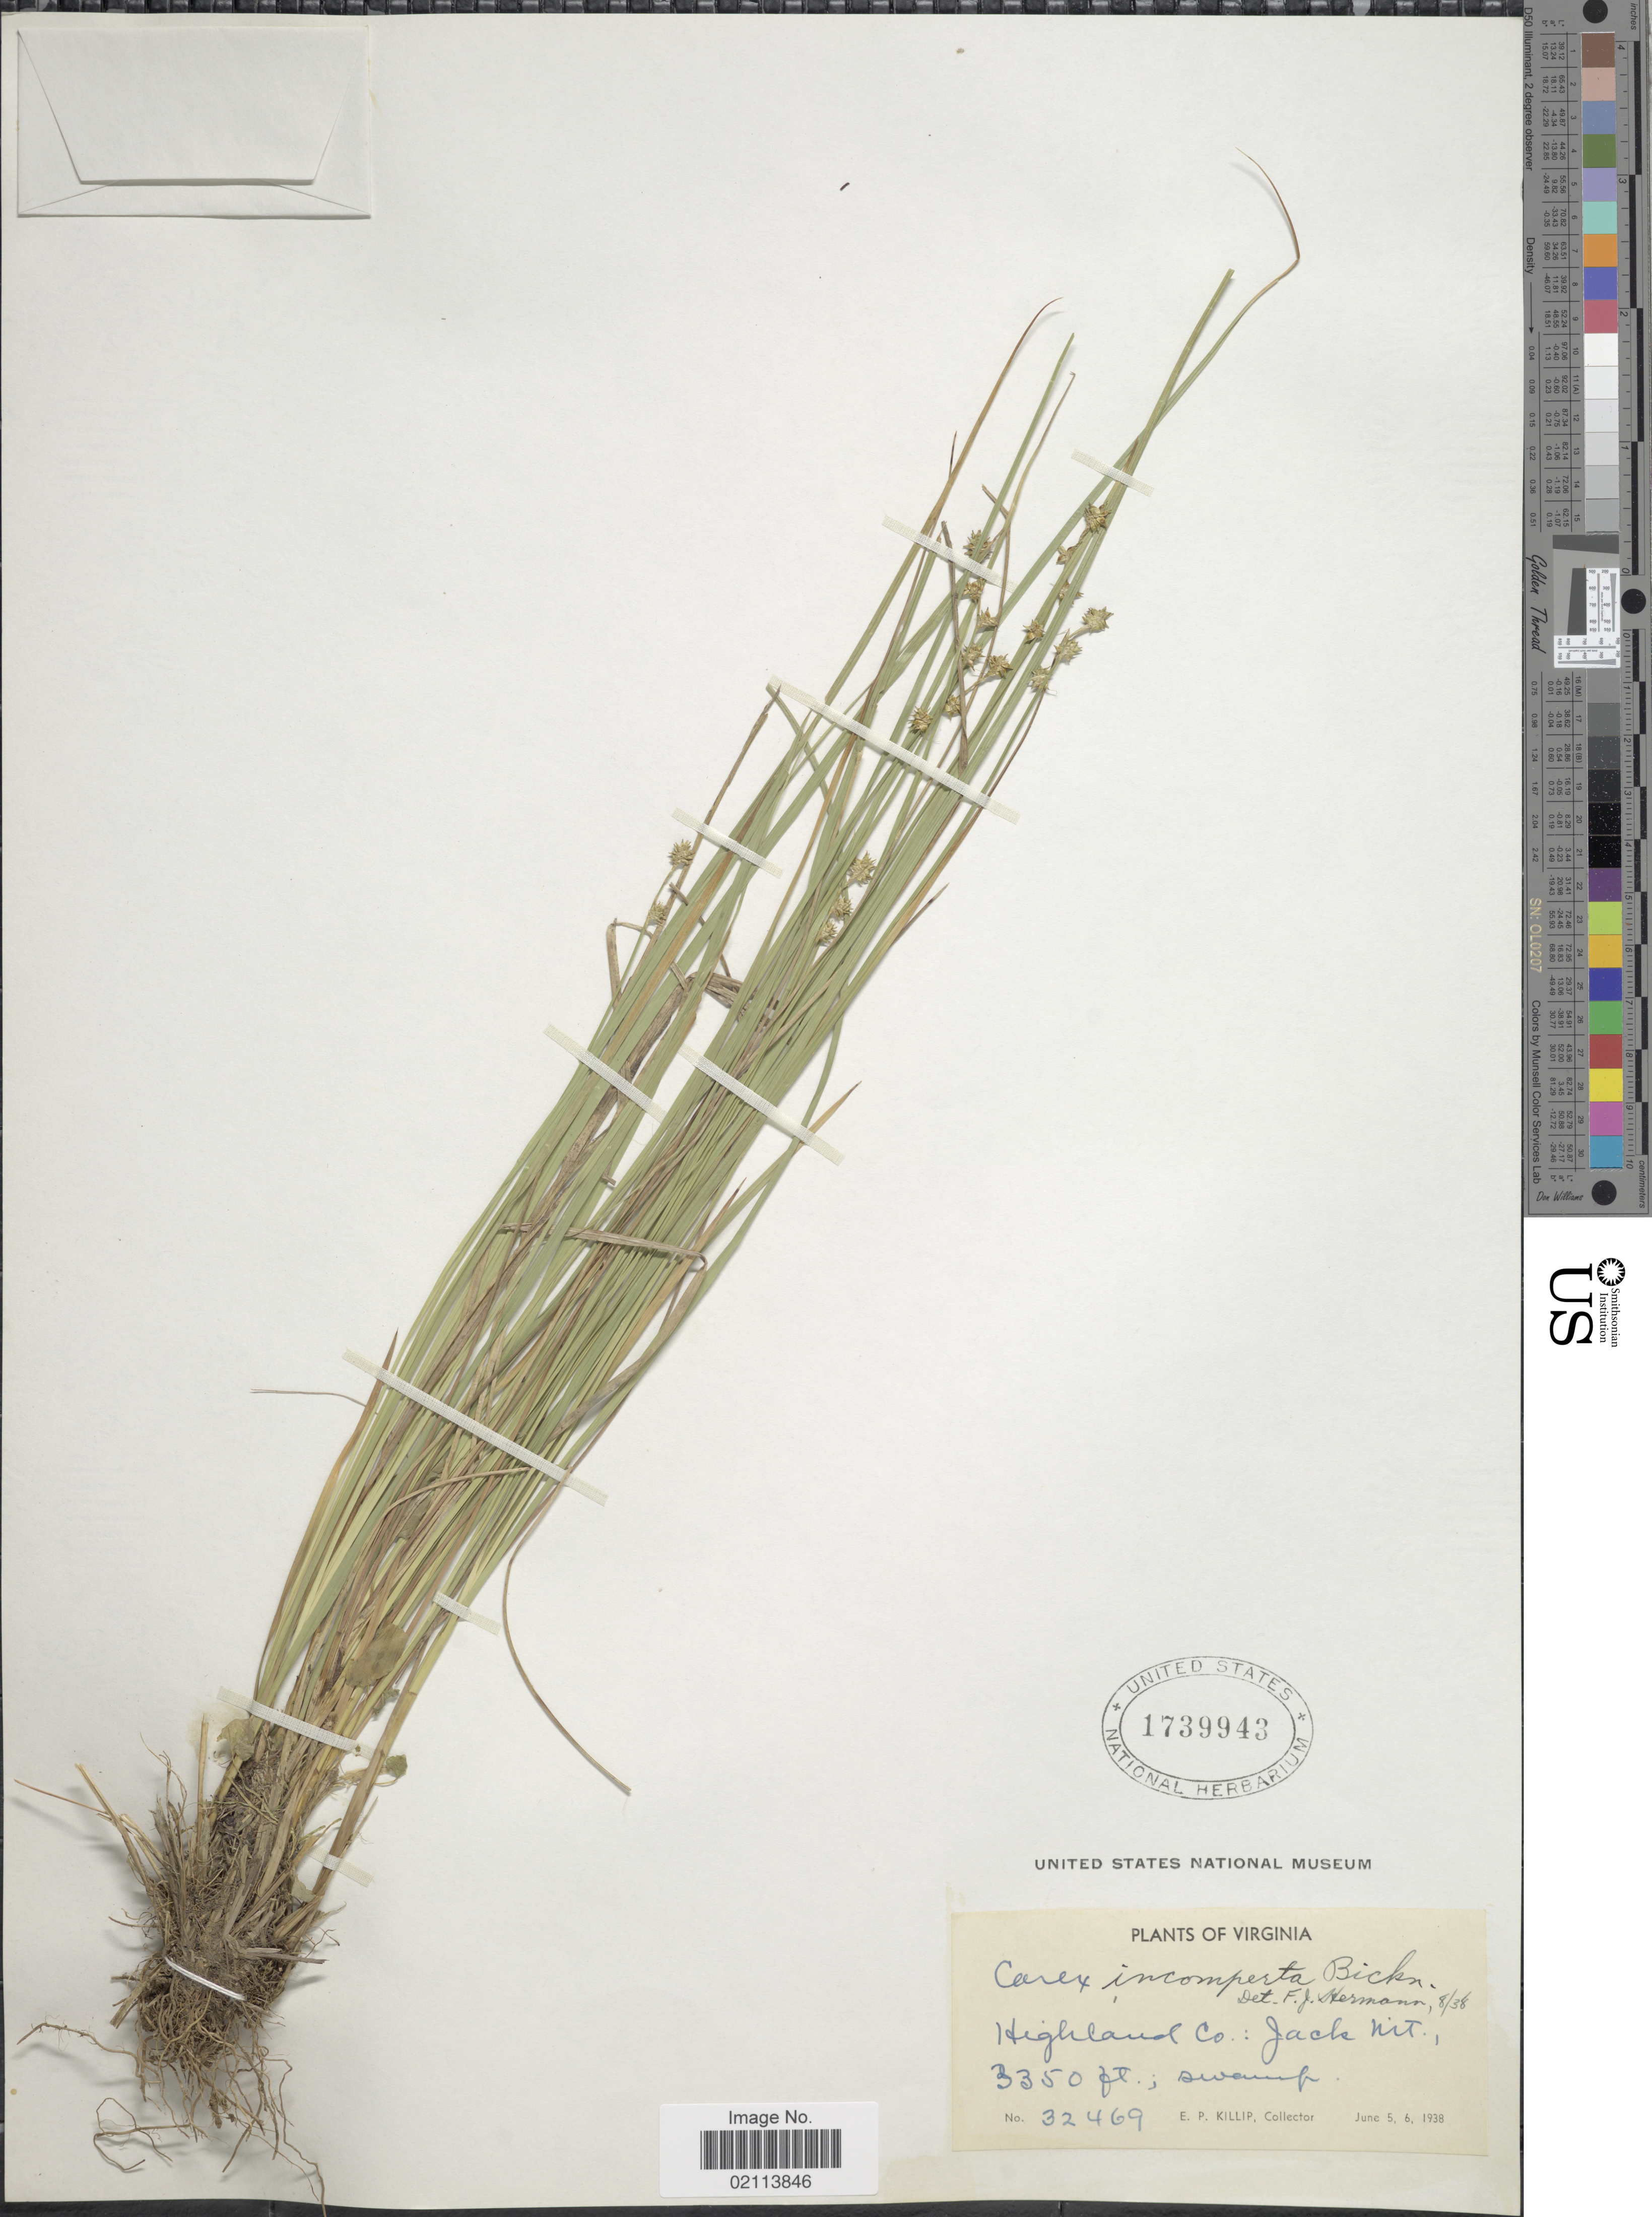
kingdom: Plantae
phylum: Tracheophyta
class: Liliopsida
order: Poales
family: Cyperaceae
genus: Carex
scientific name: Carex atlantica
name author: L.H. Bailey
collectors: E. P. Killip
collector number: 32469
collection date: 1938-06-05/1938-06-06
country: United States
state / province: Virginia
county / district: Highland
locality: Jack Mt.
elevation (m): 1021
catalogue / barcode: US 1739943